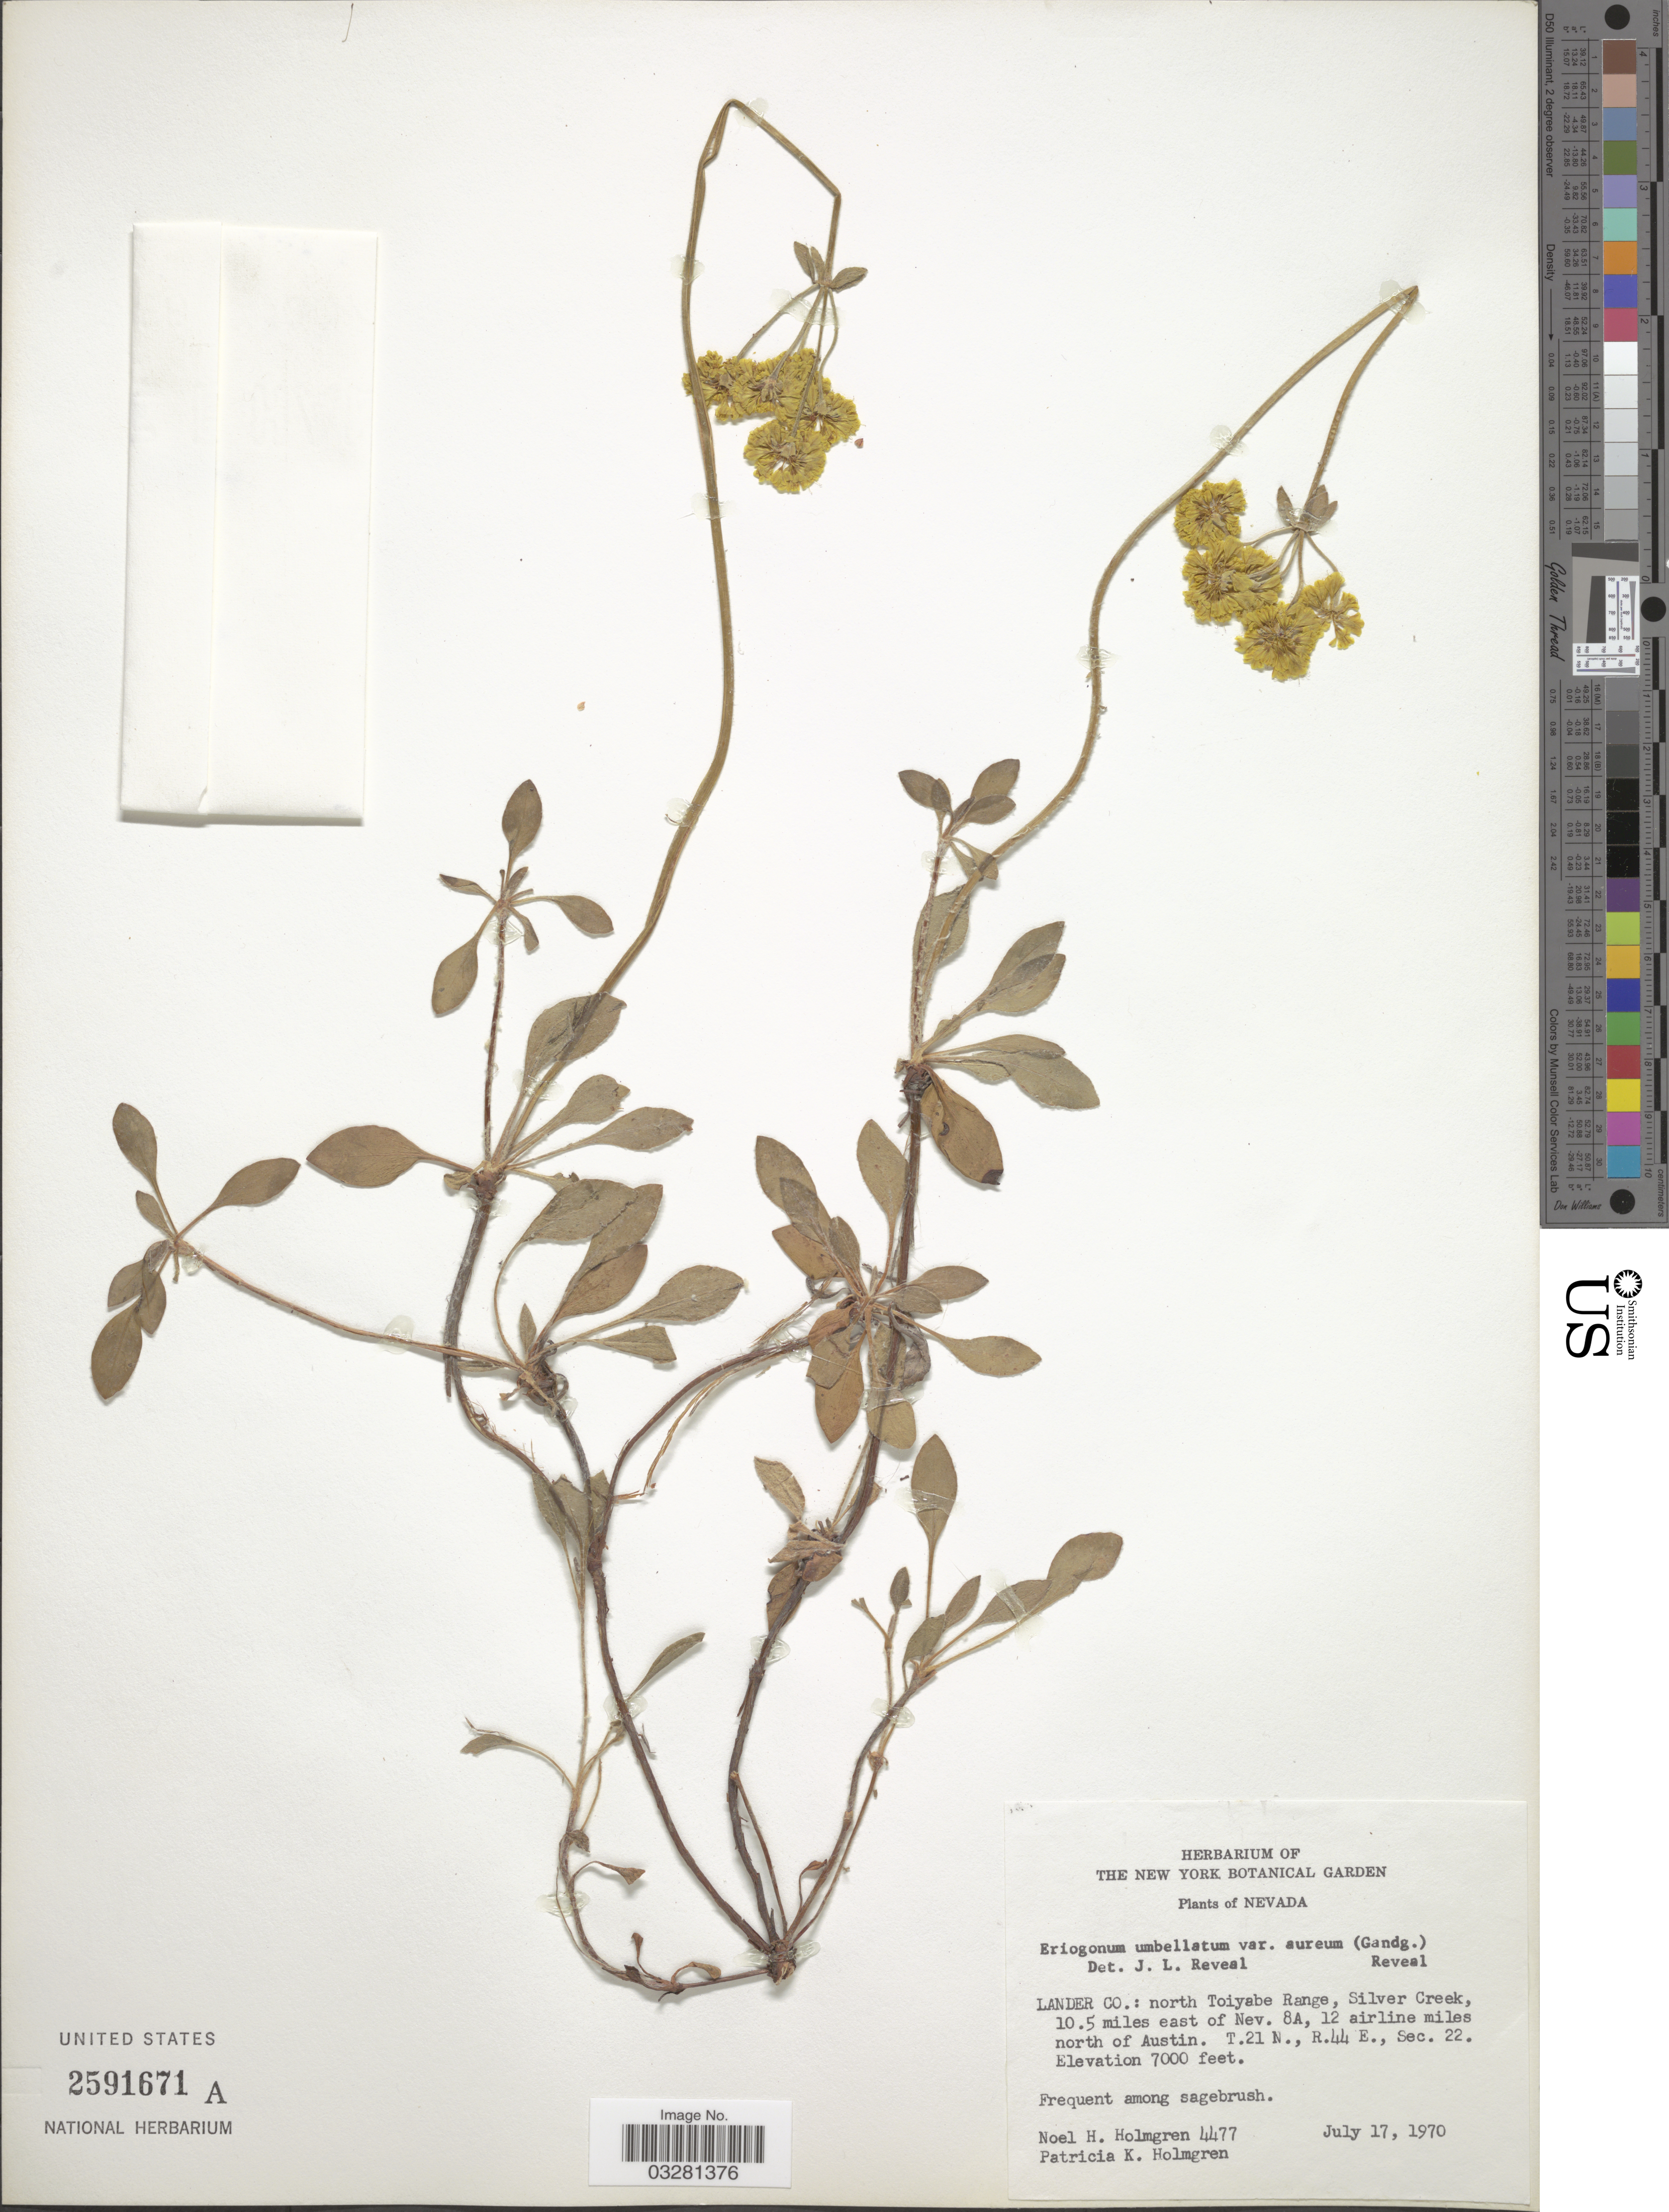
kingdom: Plantae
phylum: Tracheophyta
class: Magnoliopsida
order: Caryophyllales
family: Polygonaceae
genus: Eriogonum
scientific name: Eriogonum umbellatum var. umbellatum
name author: Torr.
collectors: N. H. Holmgren & P. K. Holmgren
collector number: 4477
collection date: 1970-07-17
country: United States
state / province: Nevada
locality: Lander Co.: north Toiyabe Range, Silver Creek, 10.5 miles east of Nev. 8A, 12 airline miles north of Austin. T.21N., R.44E., Sec. 22.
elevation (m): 2134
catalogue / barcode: US 2591671A